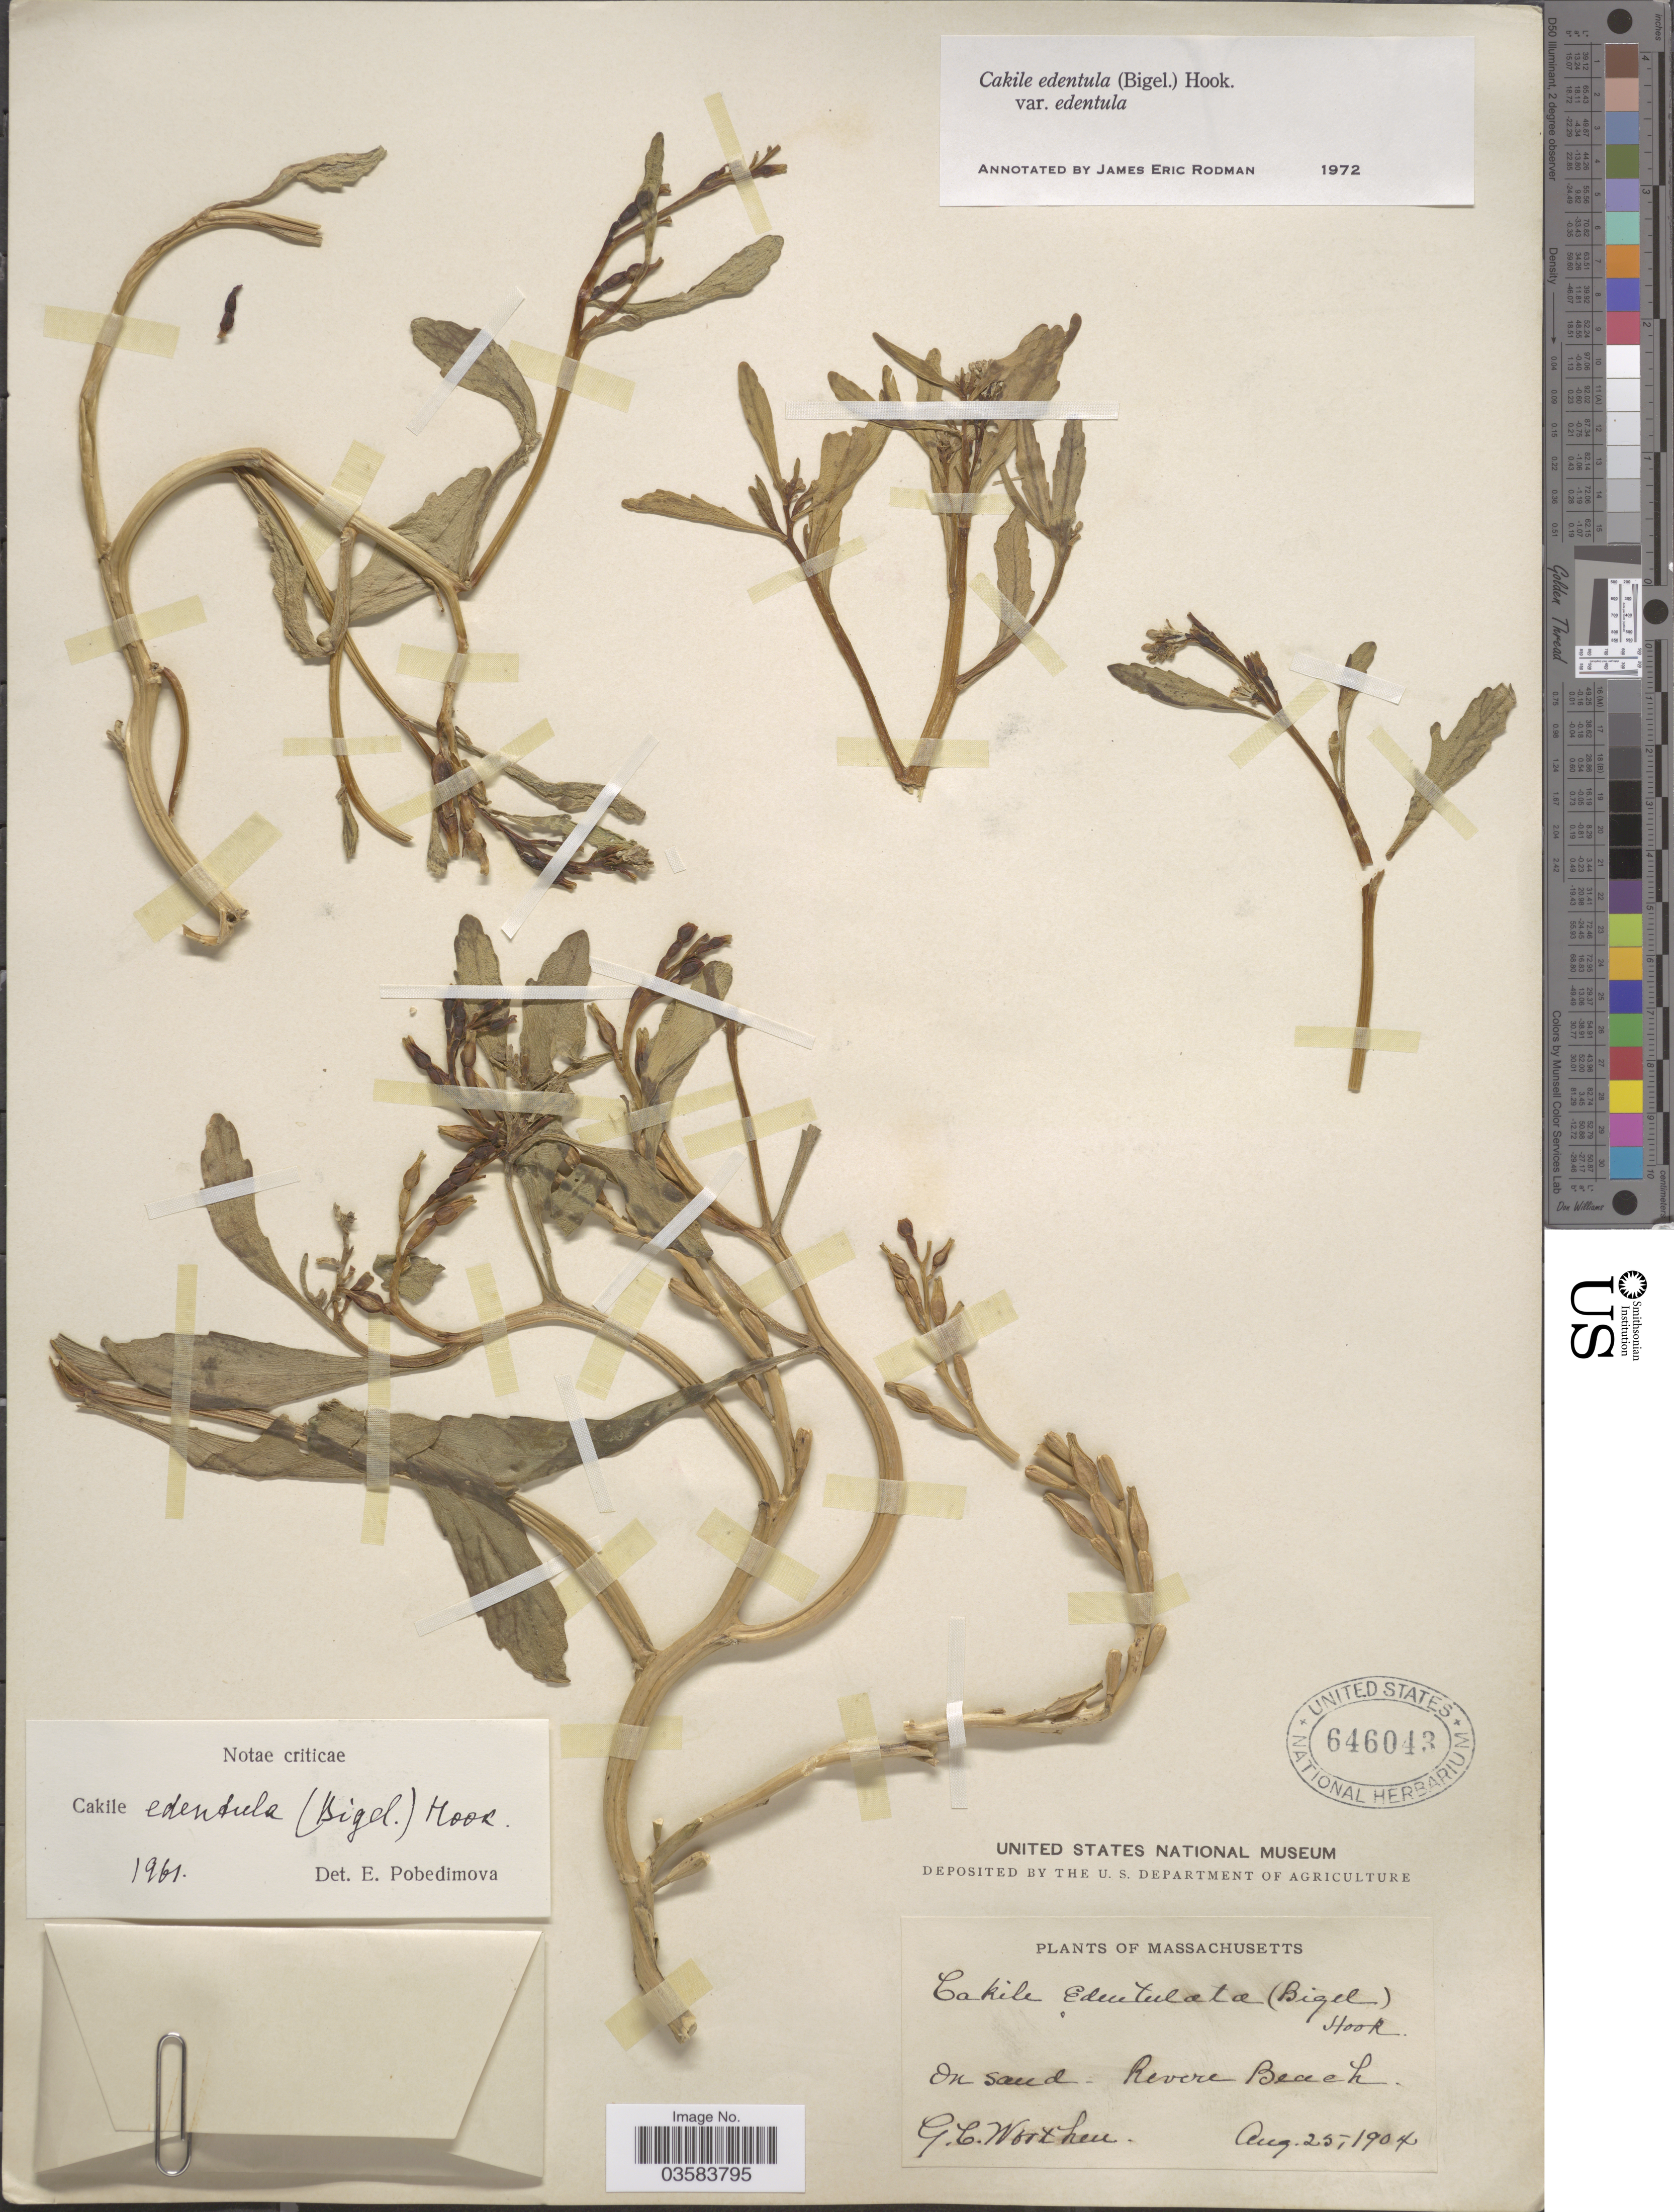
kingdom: Plantae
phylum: Tracheophyta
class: Magnoliopsida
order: Brassicales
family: Brassicaceae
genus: Cakile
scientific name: Cakile edentula var. edentula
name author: (Bigelow) Hook.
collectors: G. Worthen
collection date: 1904-08-25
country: United States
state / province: Massachusetts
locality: On sand Revere Beach.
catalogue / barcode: US 646043